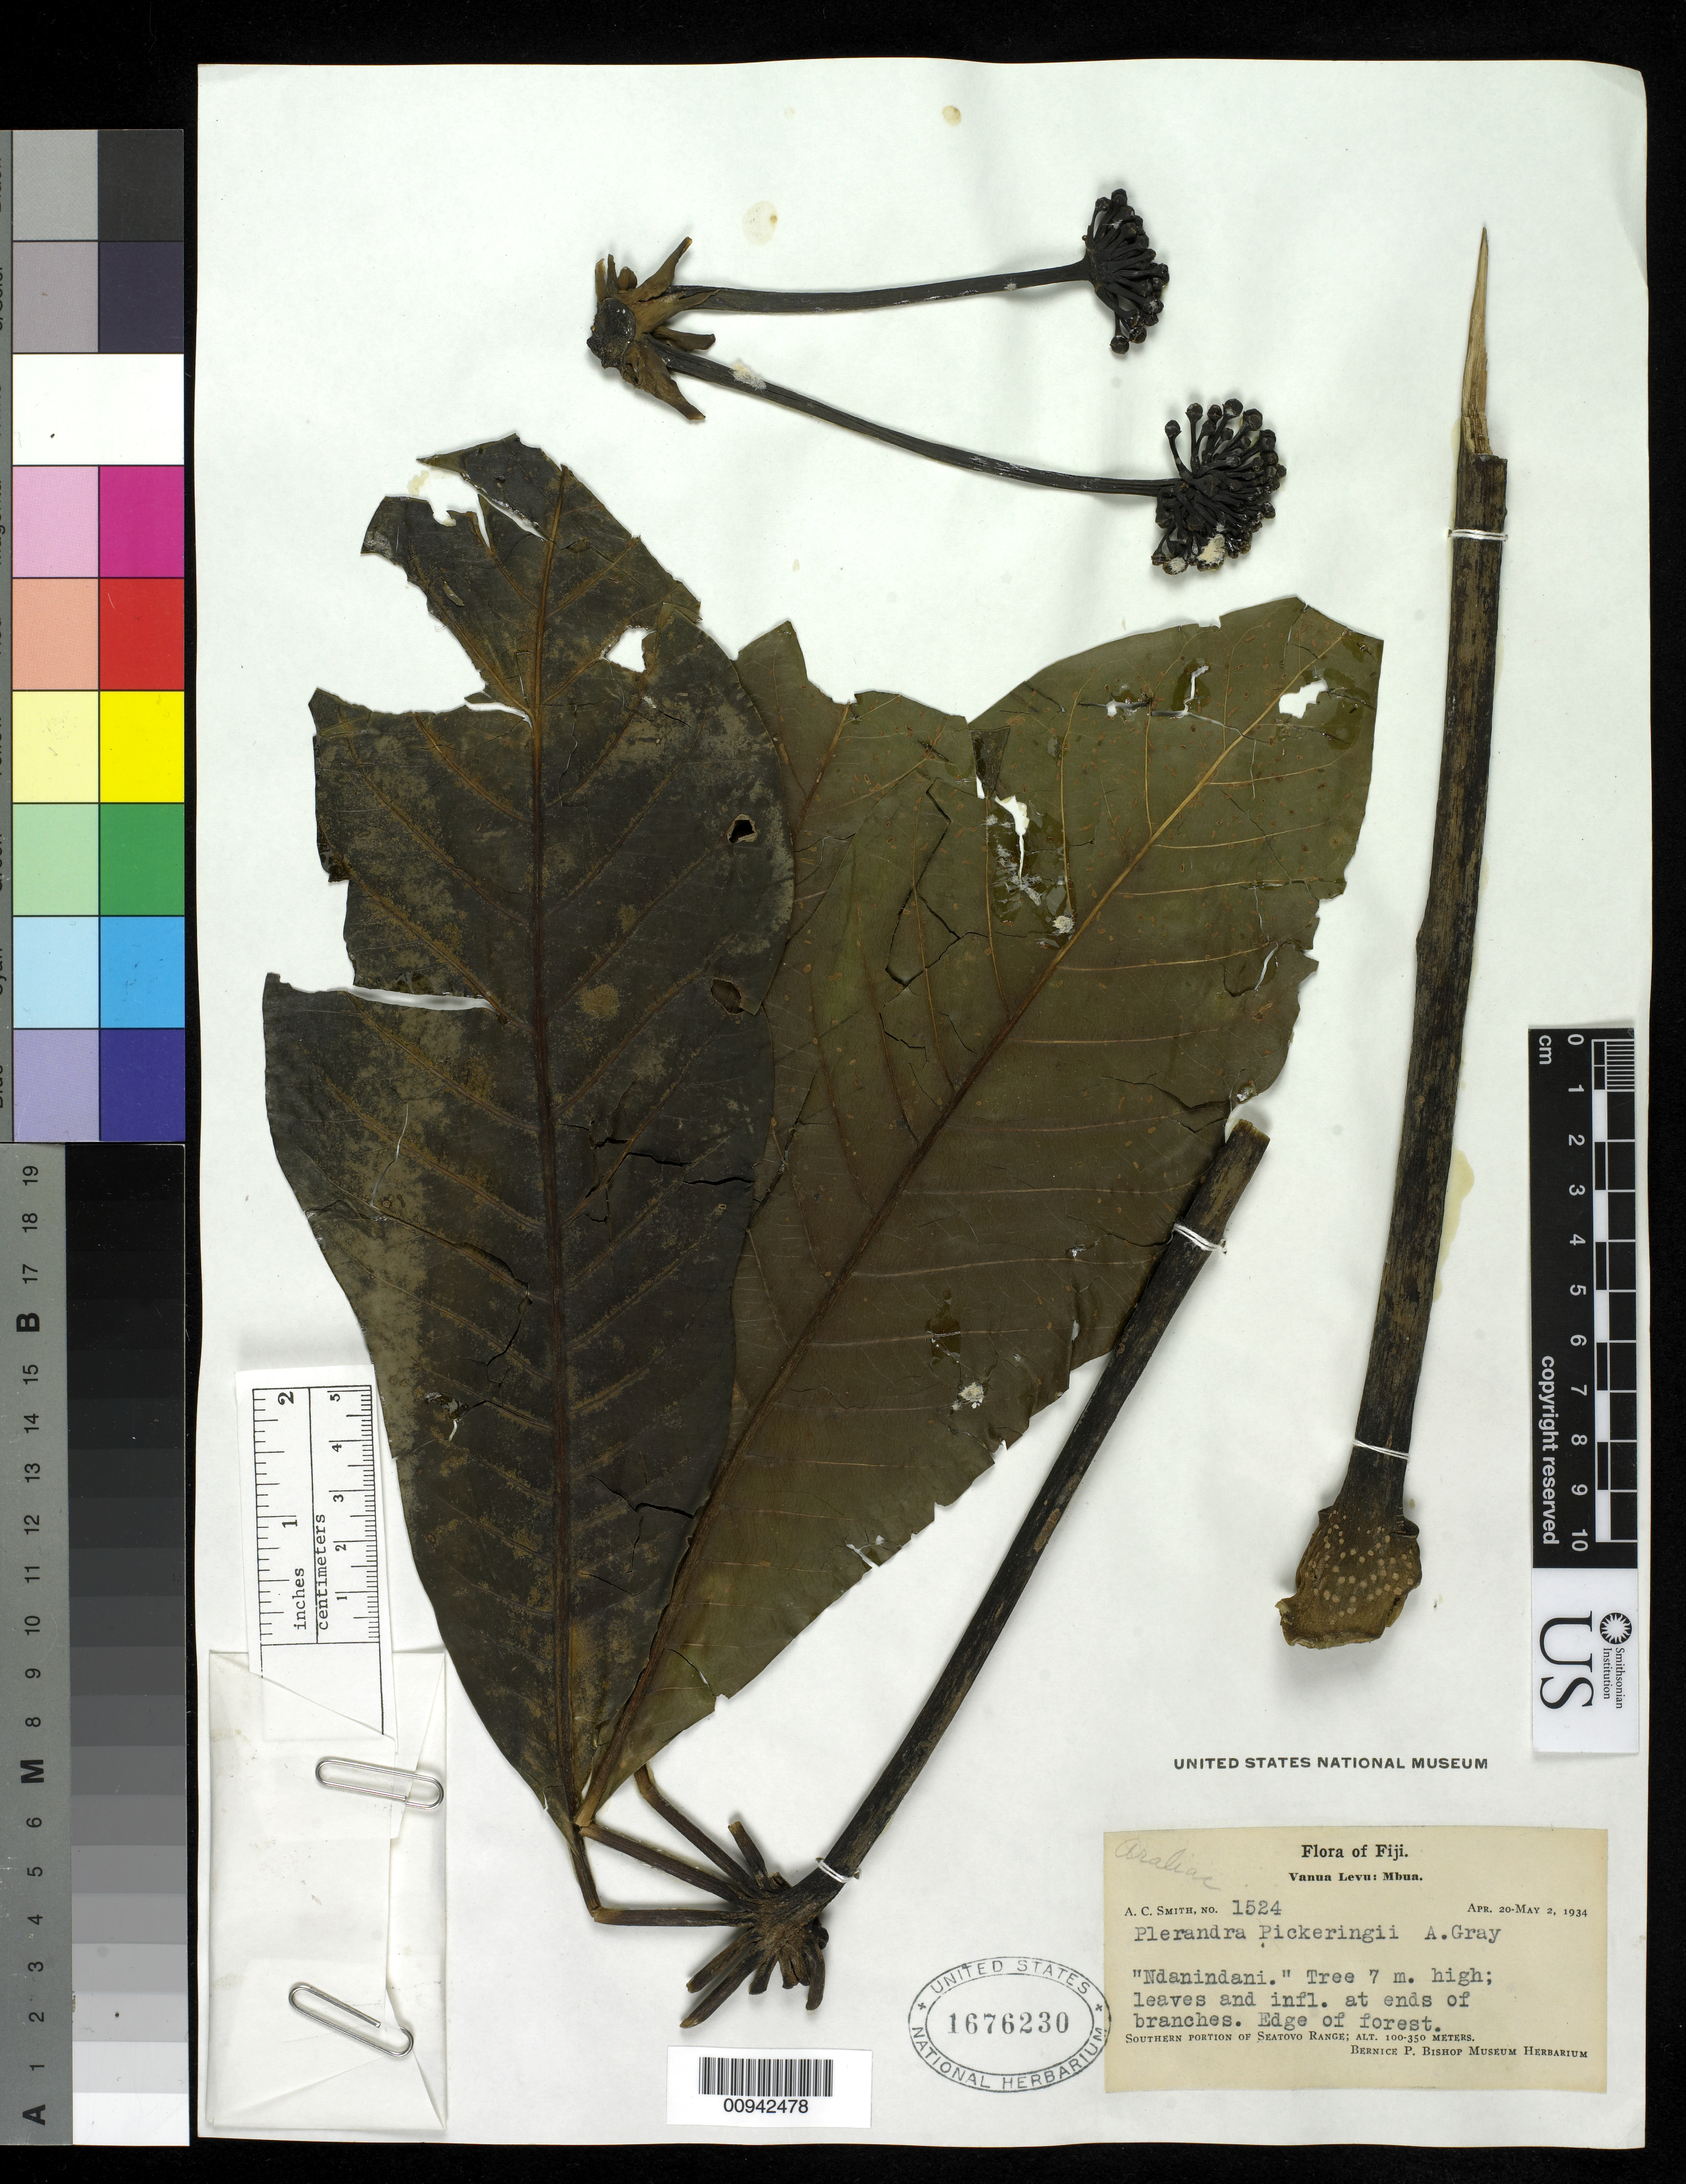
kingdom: Plantae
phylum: Tracheophyta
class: Magnoliopsida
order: Apiales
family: Araliaceae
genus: Plerandra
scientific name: Plerandra pickeringii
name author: A. Gray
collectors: C. A. Smith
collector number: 1524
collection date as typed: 20 Apr 1934 to 02 May 1934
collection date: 1934-04-20/1934-05-02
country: Fiji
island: Mbua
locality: Southern portion of Seatovo Range.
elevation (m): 100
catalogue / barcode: US 1676230